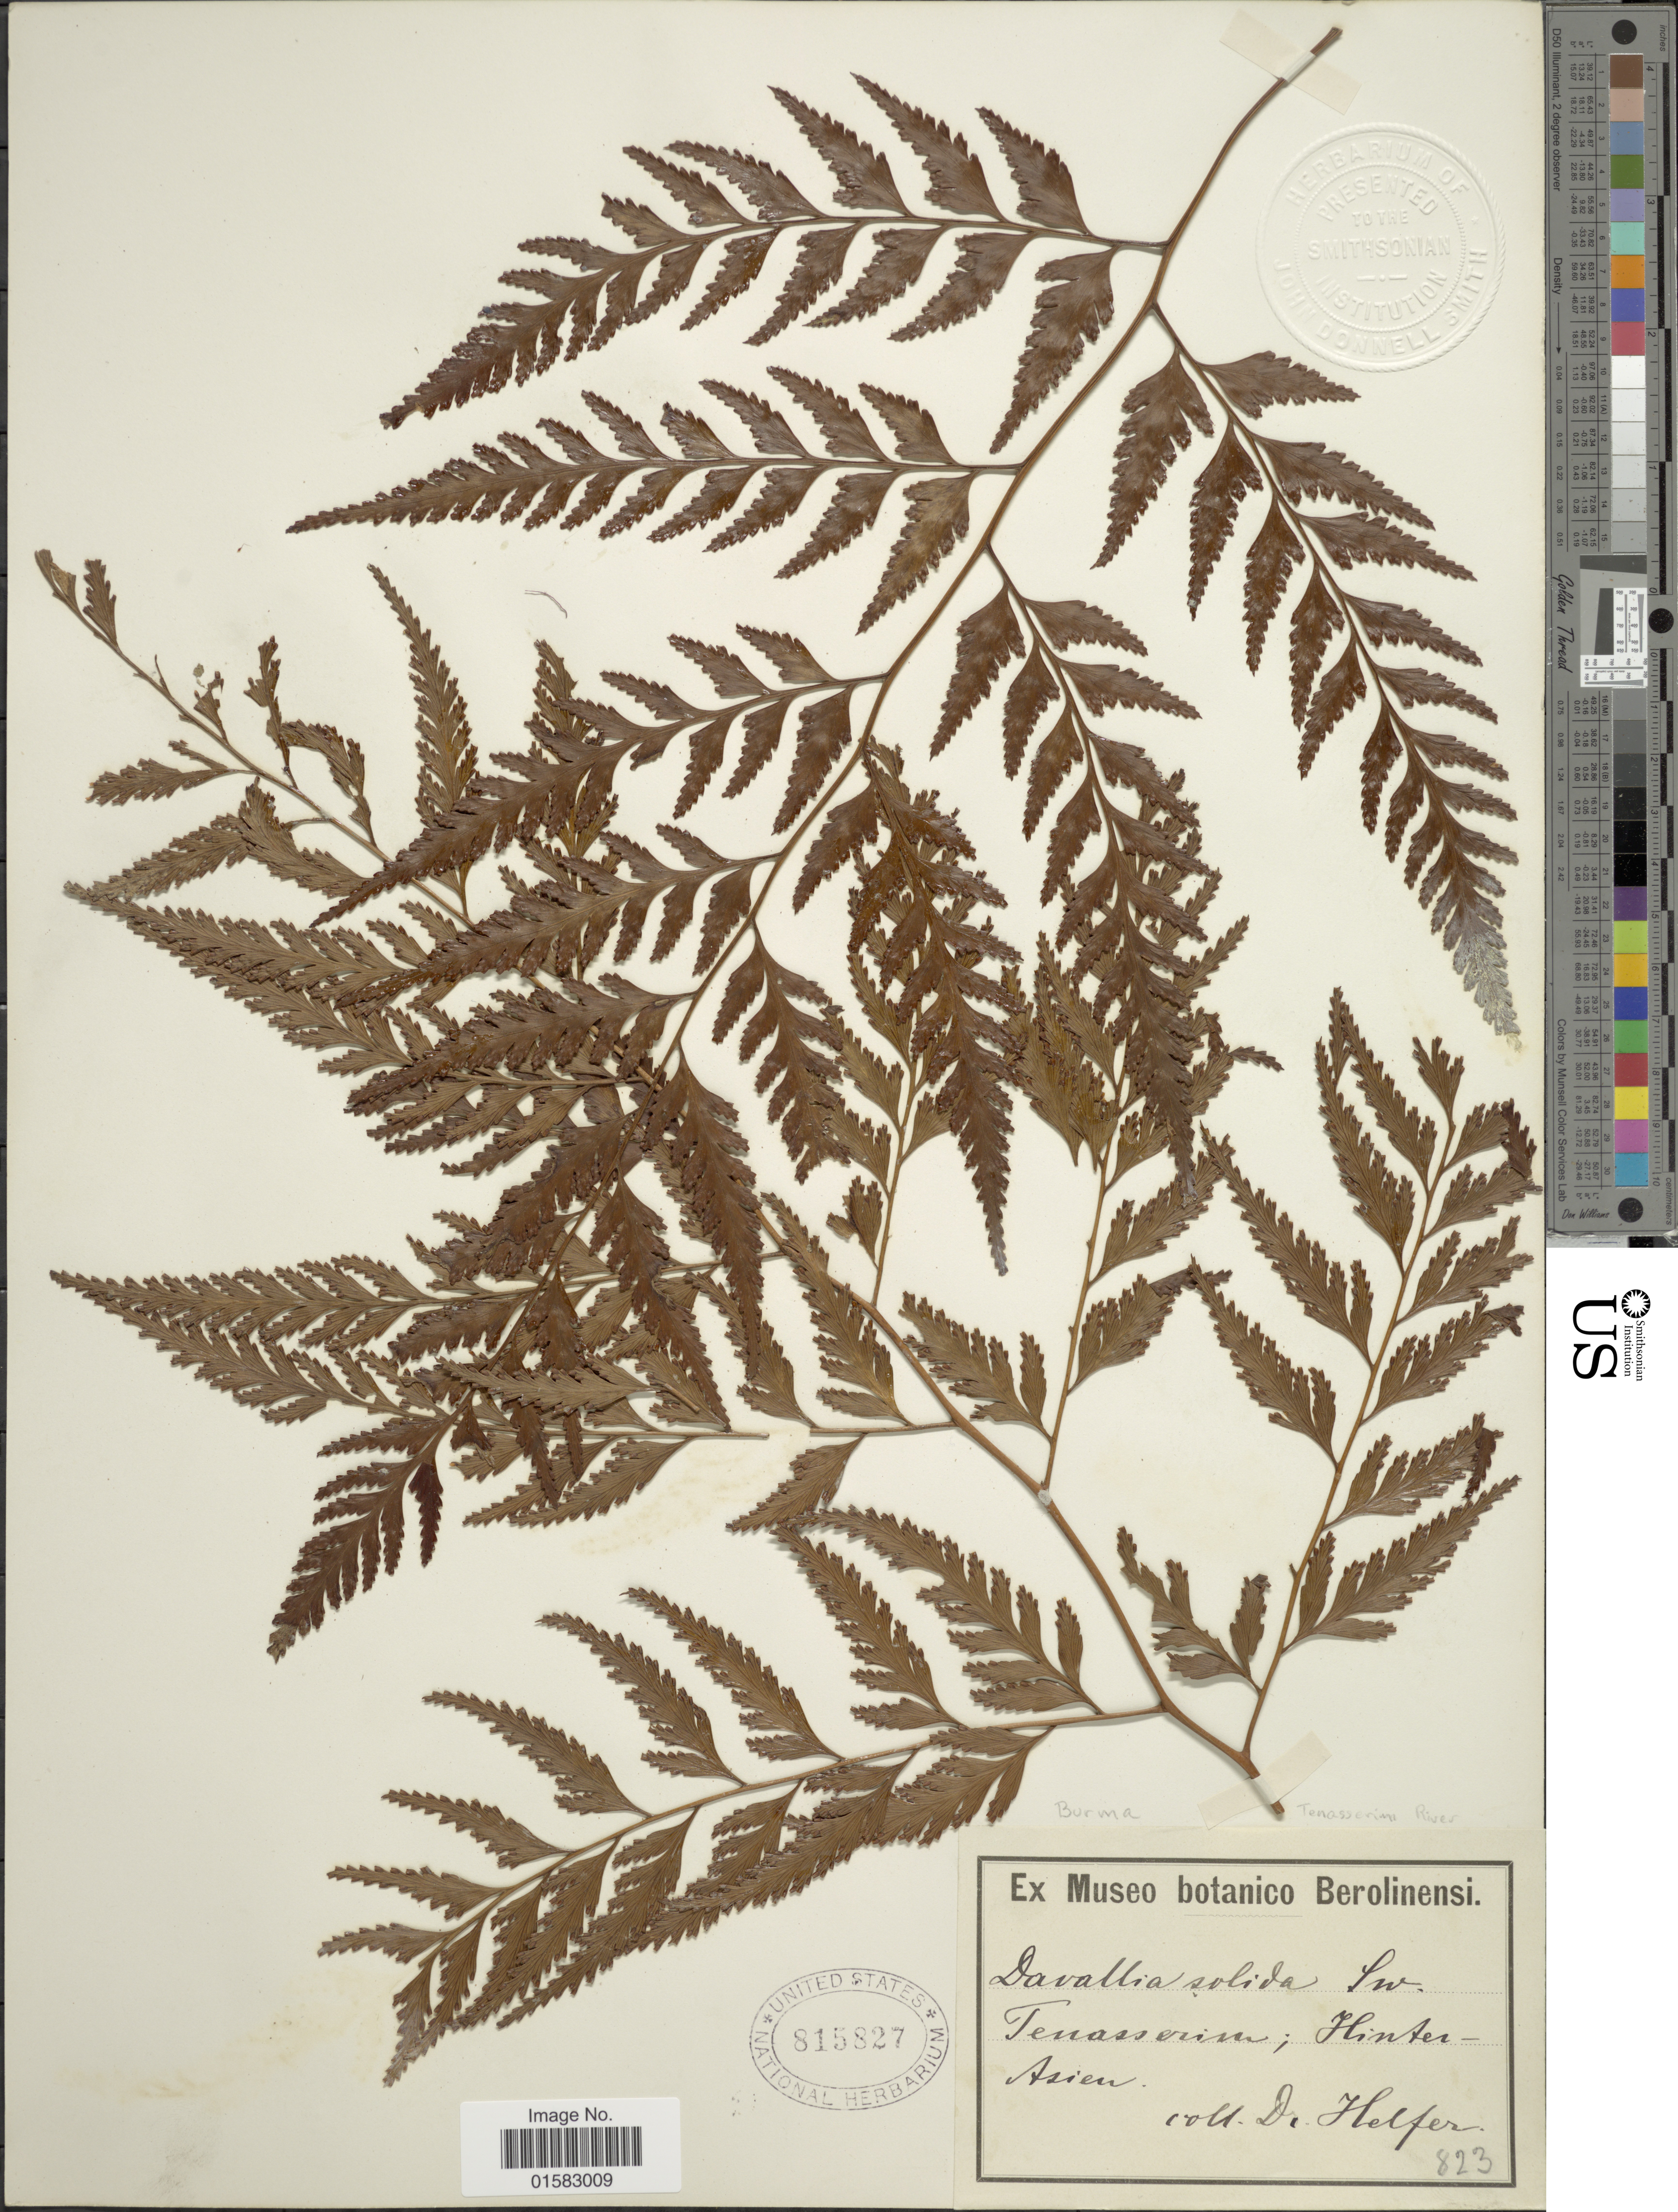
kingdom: Plantae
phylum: Tracheophyta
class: Polypodiopsida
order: Polypodiales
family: Davalliaceae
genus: Davallia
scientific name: Davallia solida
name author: (G. Forst.) Sw.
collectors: Helfer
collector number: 823?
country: Myanmar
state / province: Tanintharyi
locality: Hinter, Asien [unsure placement]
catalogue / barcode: US 815827